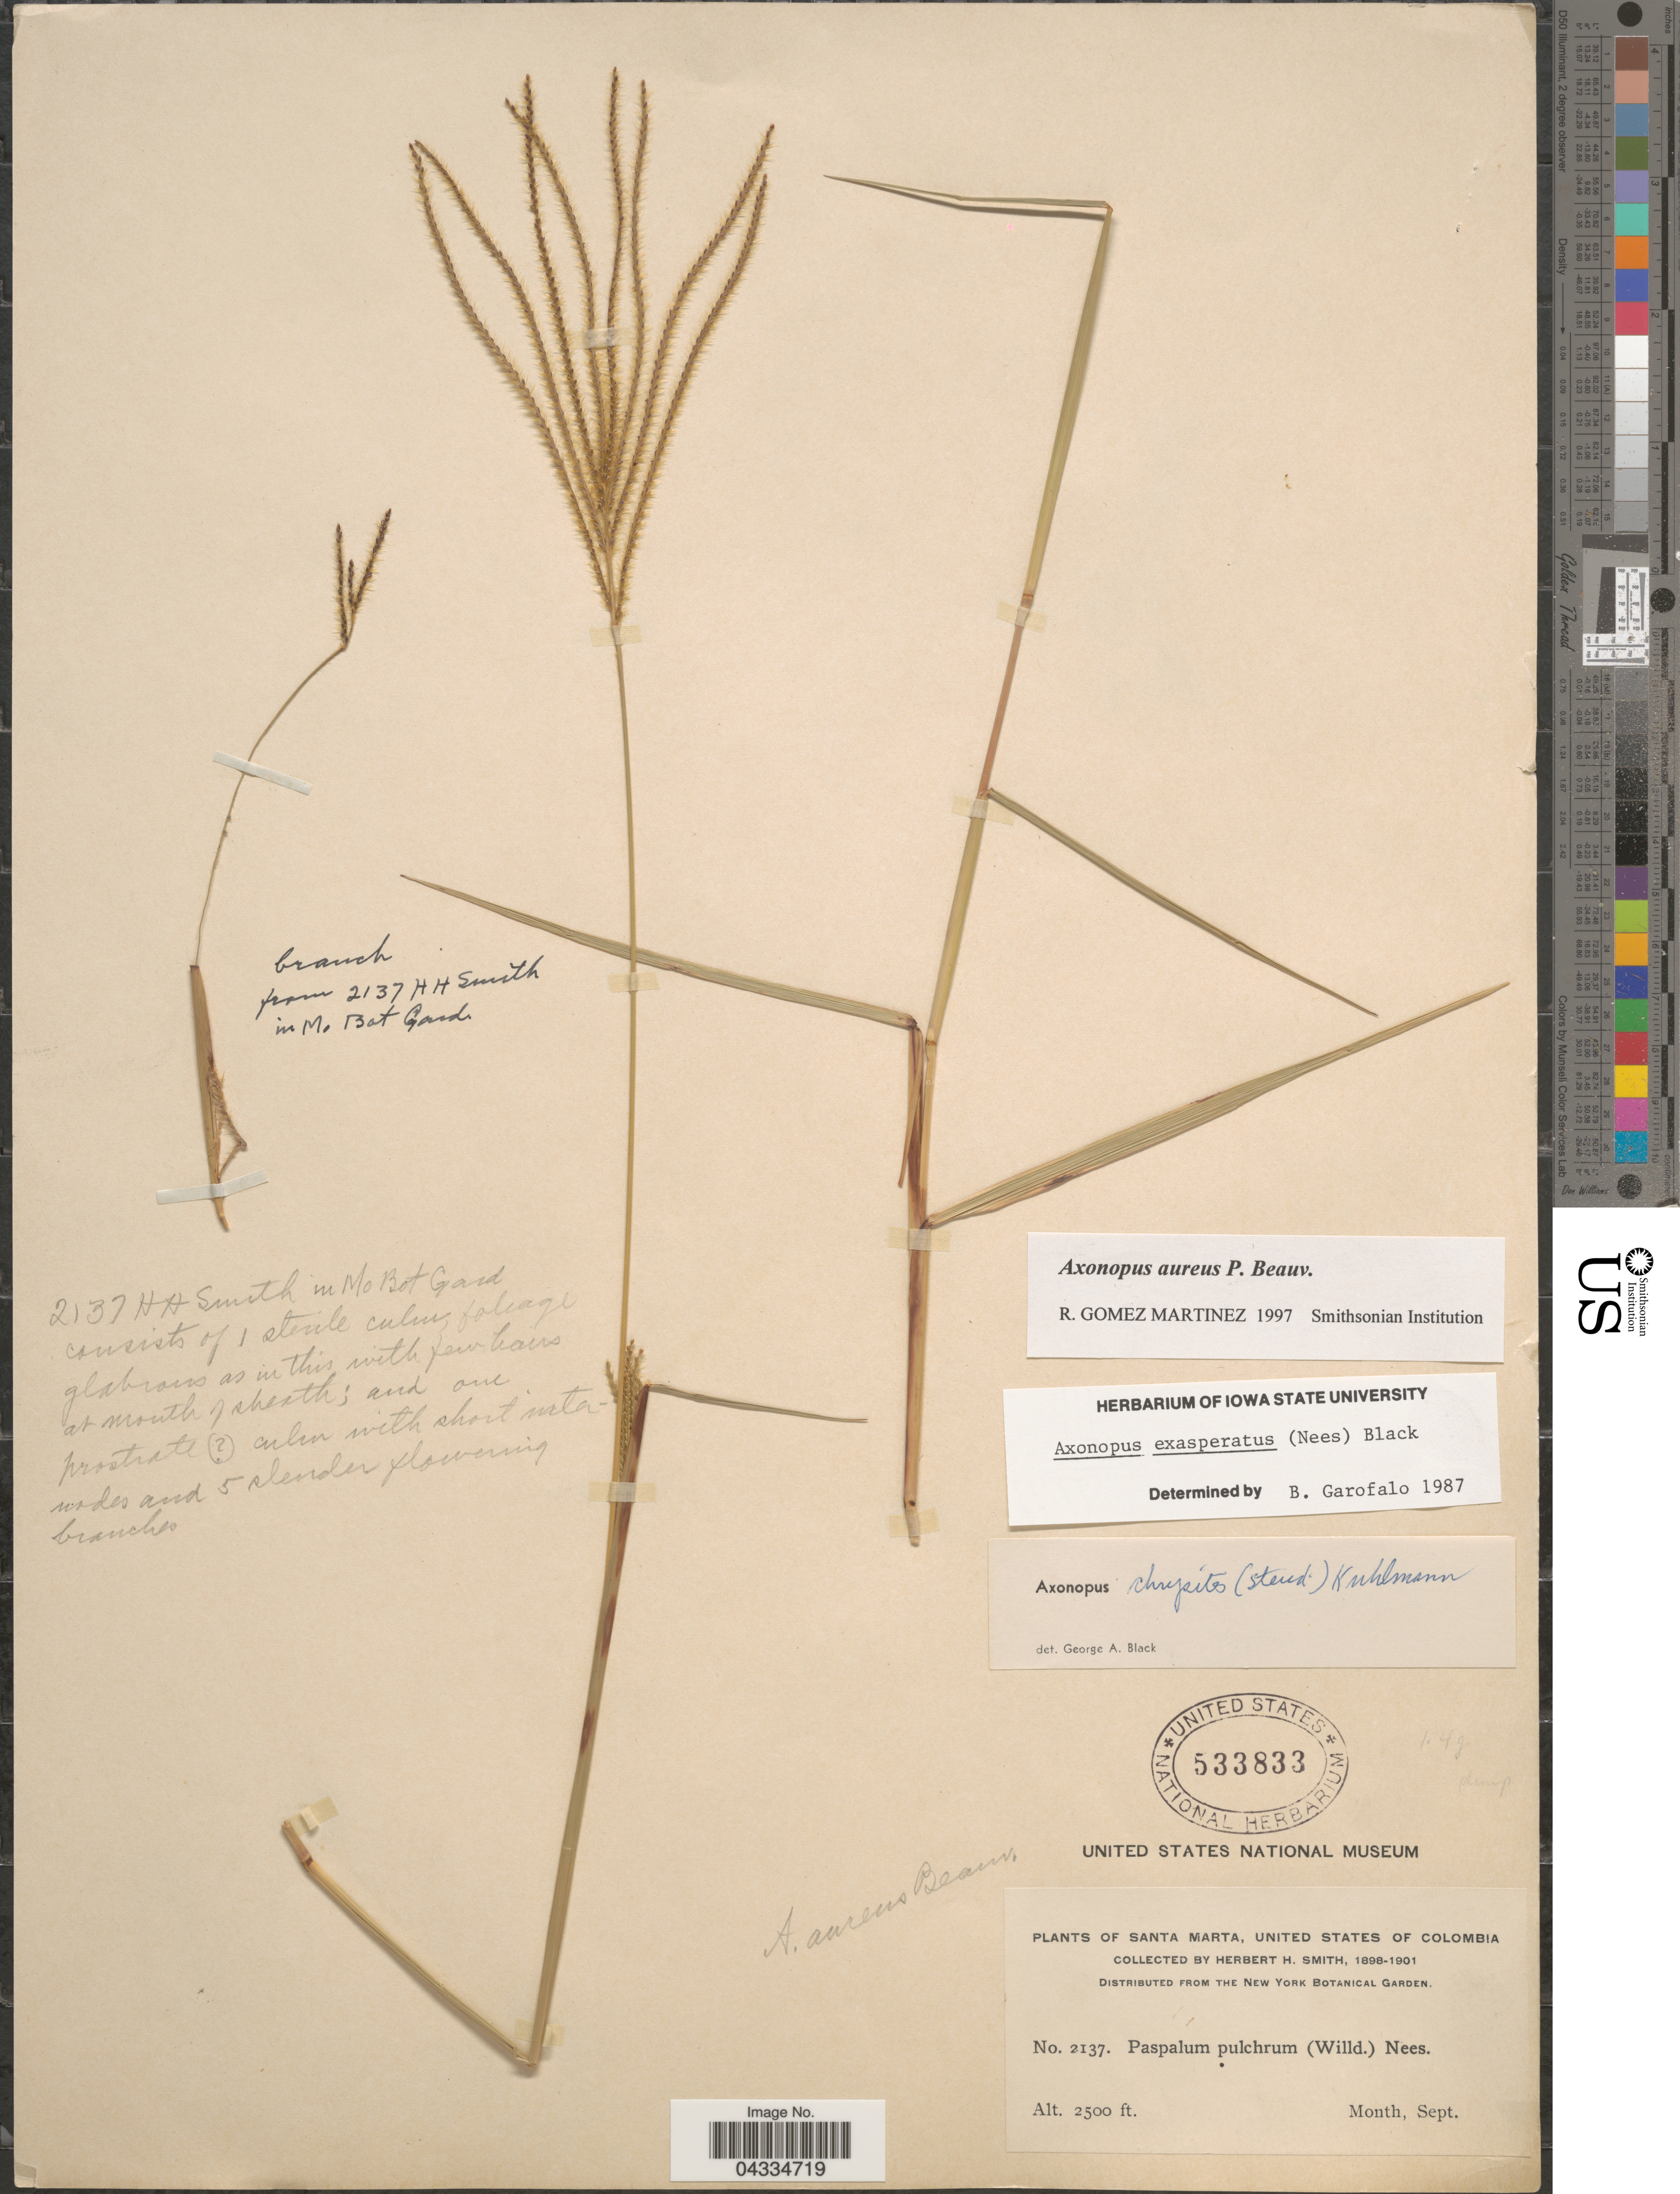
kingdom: Plantae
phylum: Tracheophyta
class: Liliopsida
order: Poales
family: Poaceae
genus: Axonopus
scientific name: Axonopus aureus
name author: P. Beauv.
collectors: Herbert H. Smith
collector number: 2137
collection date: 1898-09/1901-09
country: Colombia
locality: Santa Marta, United States of Colombia.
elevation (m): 762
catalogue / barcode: US 533833